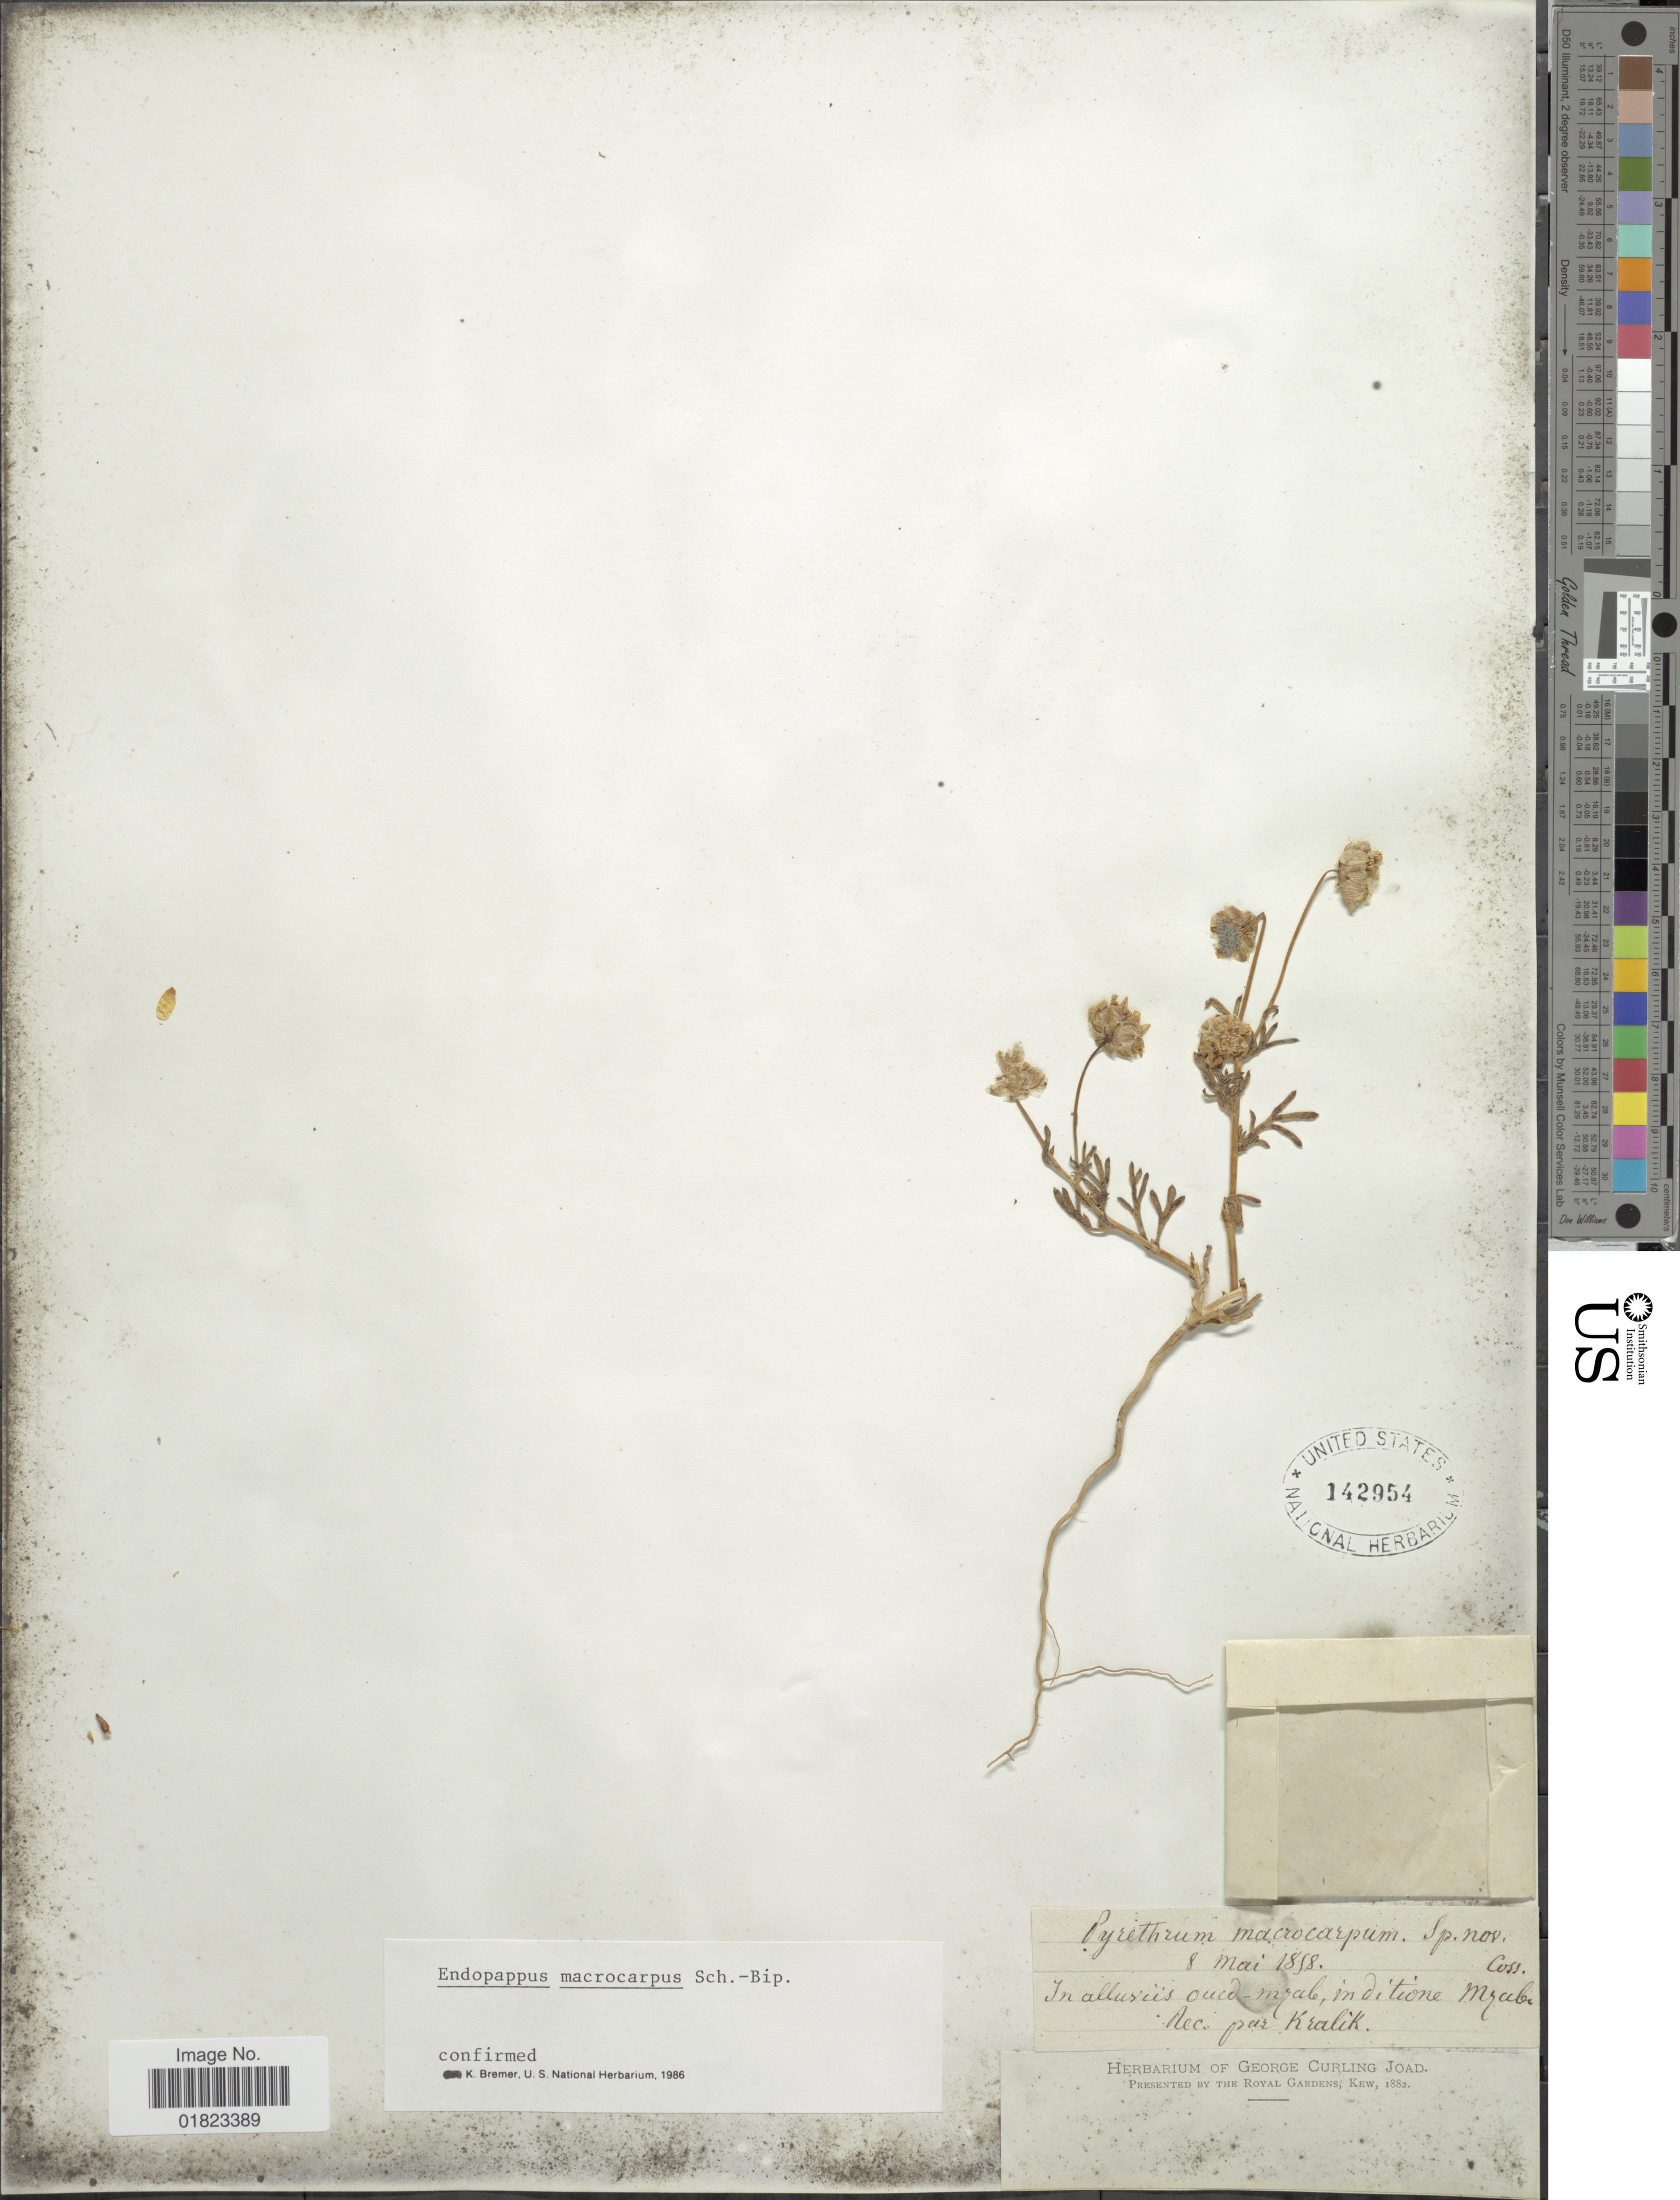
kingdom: Plantae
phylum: Tracheophyta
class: Magnoliopsida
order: Asterales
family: Asteraceae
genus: Endopappus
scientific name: Endopappus macrocarpus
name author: Sch. Bip.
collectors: Kralik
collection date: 1858-05-08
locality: In allusies oued-mzab, in ditione Mzab. [interpreted]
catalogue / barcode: US 142954